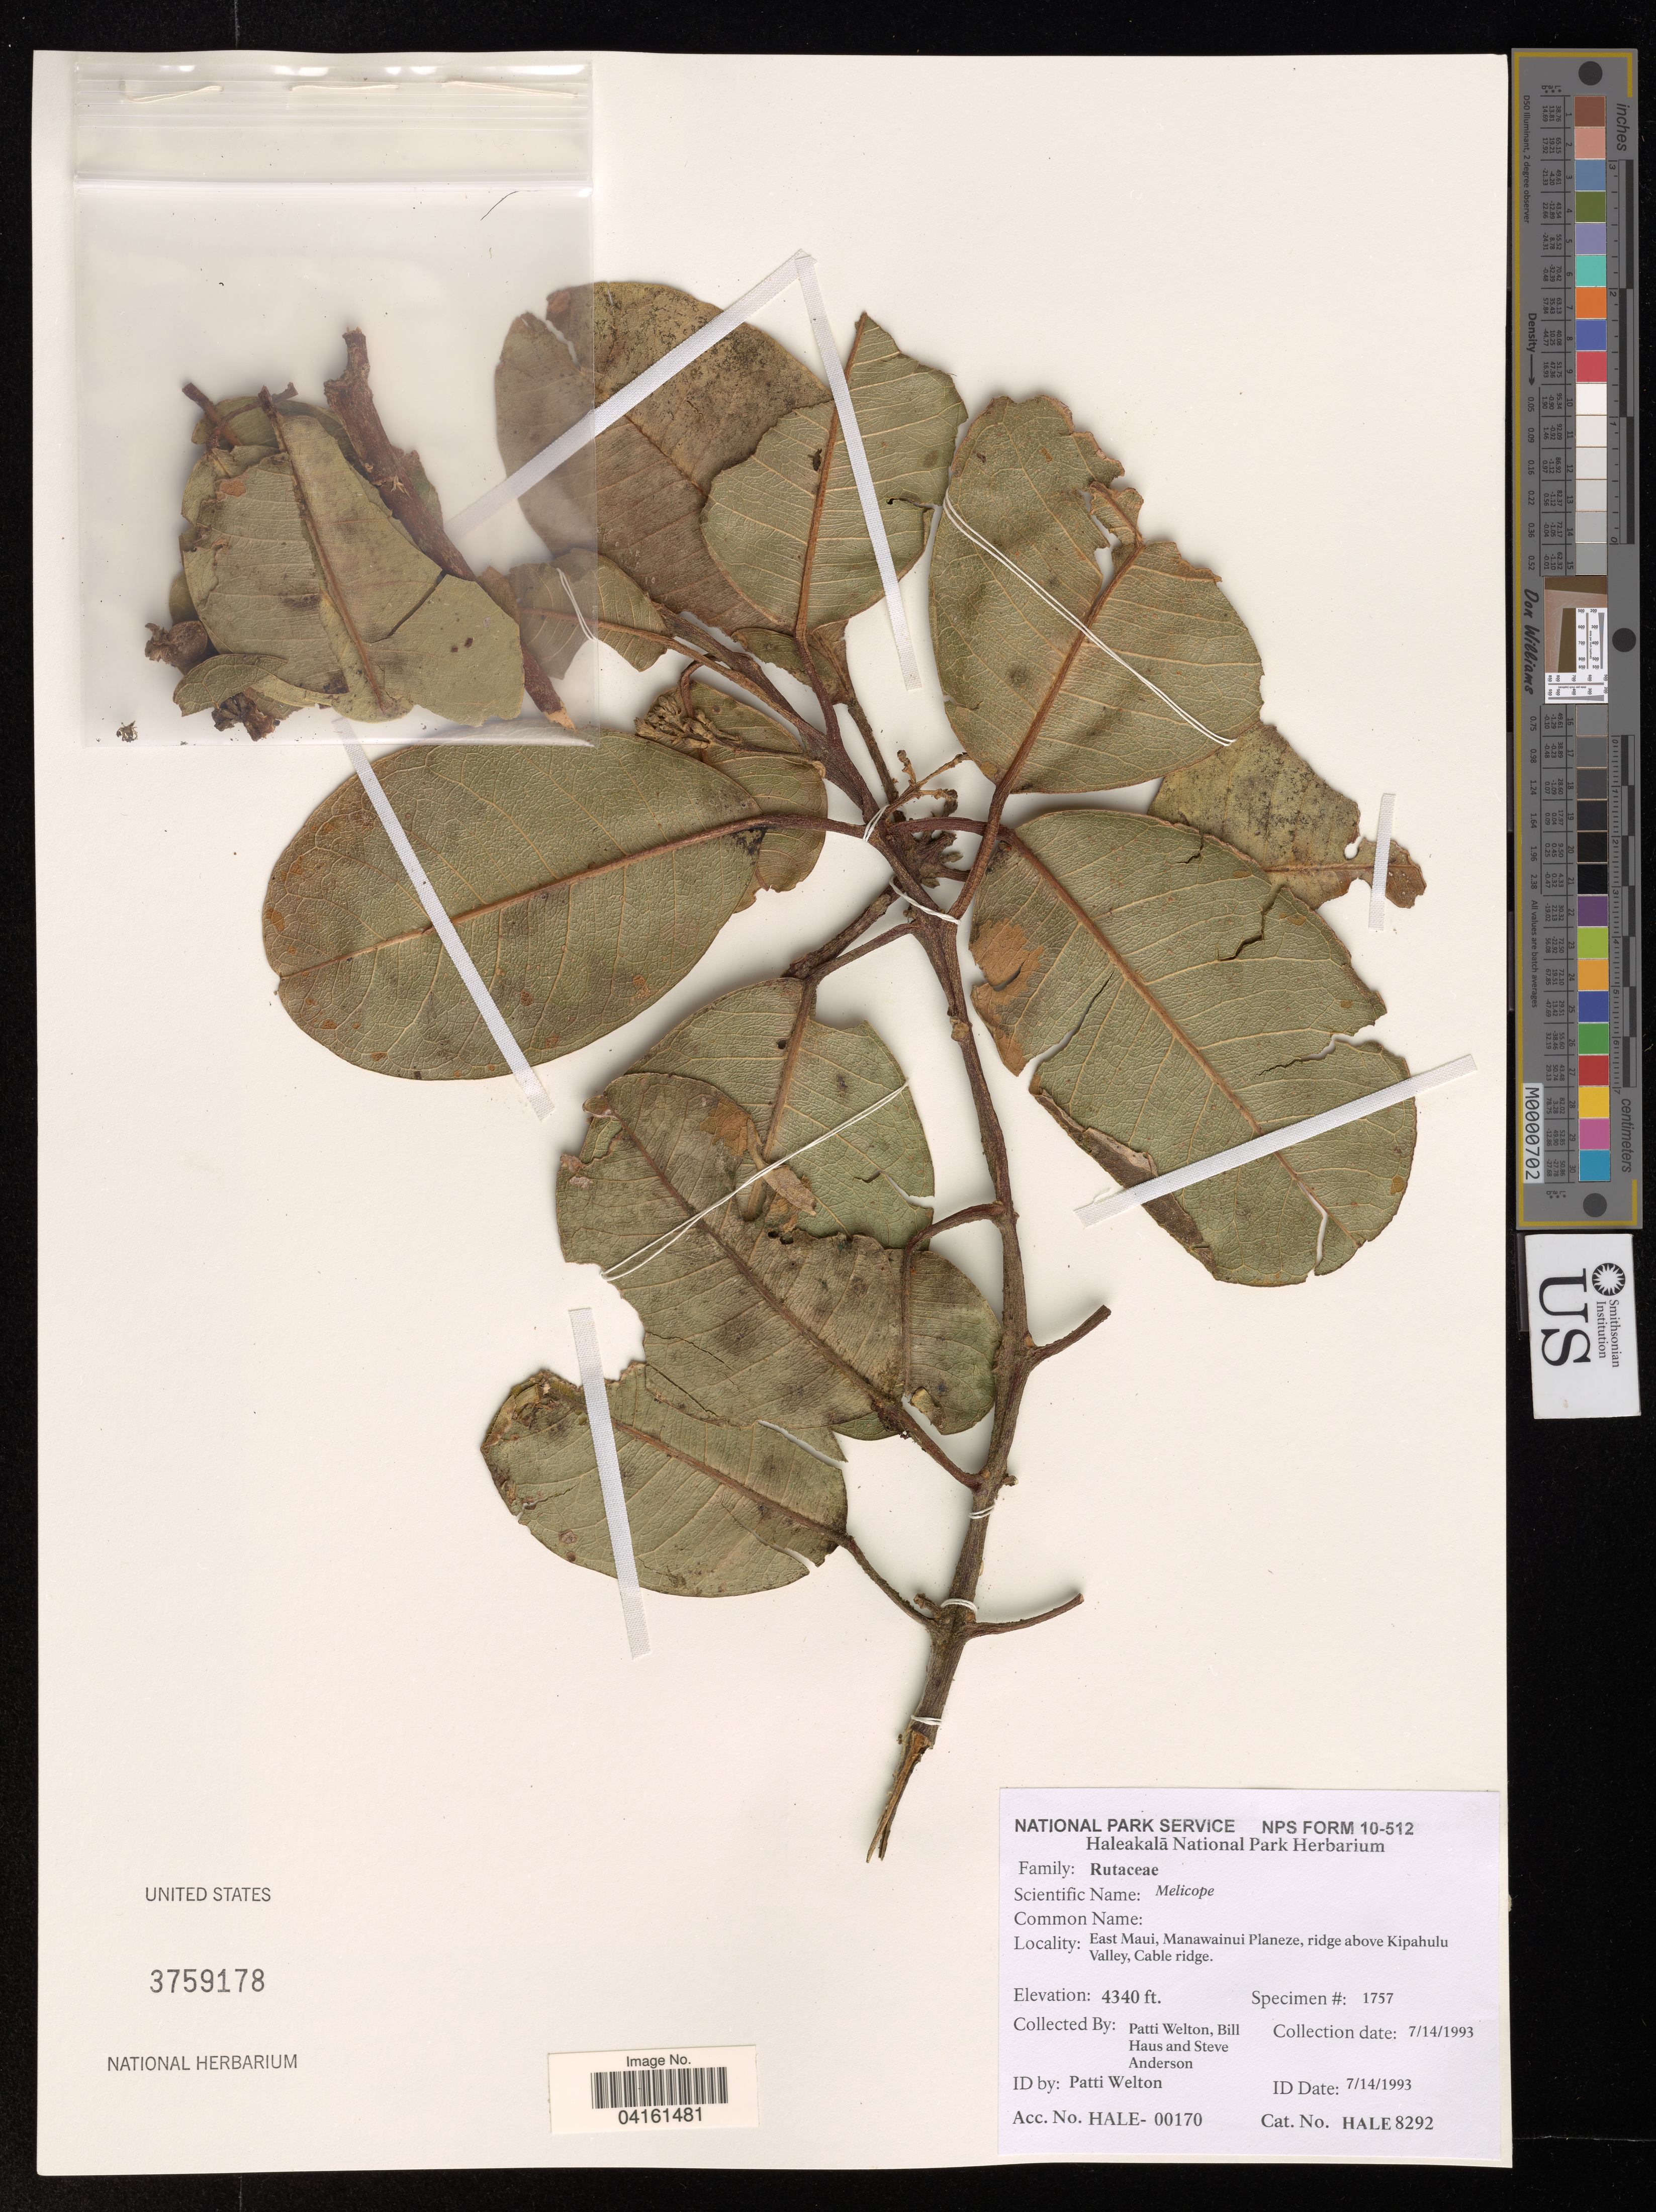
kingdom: Plantae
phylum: Tracheophyta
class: Magnoliopsida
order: Sapindales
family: Rutaceae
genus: Melicope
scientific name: Melicope sp.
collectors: P. Welton, B. Haus & S. Anderson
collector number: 1757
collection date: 1993-07-14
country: United States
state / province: Hawaii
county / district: Maui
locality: East Maui, Manawainui Planeze, ridge above Kipahulu Valley, Cable ridge.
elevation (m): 1323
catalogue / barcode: US 3759178